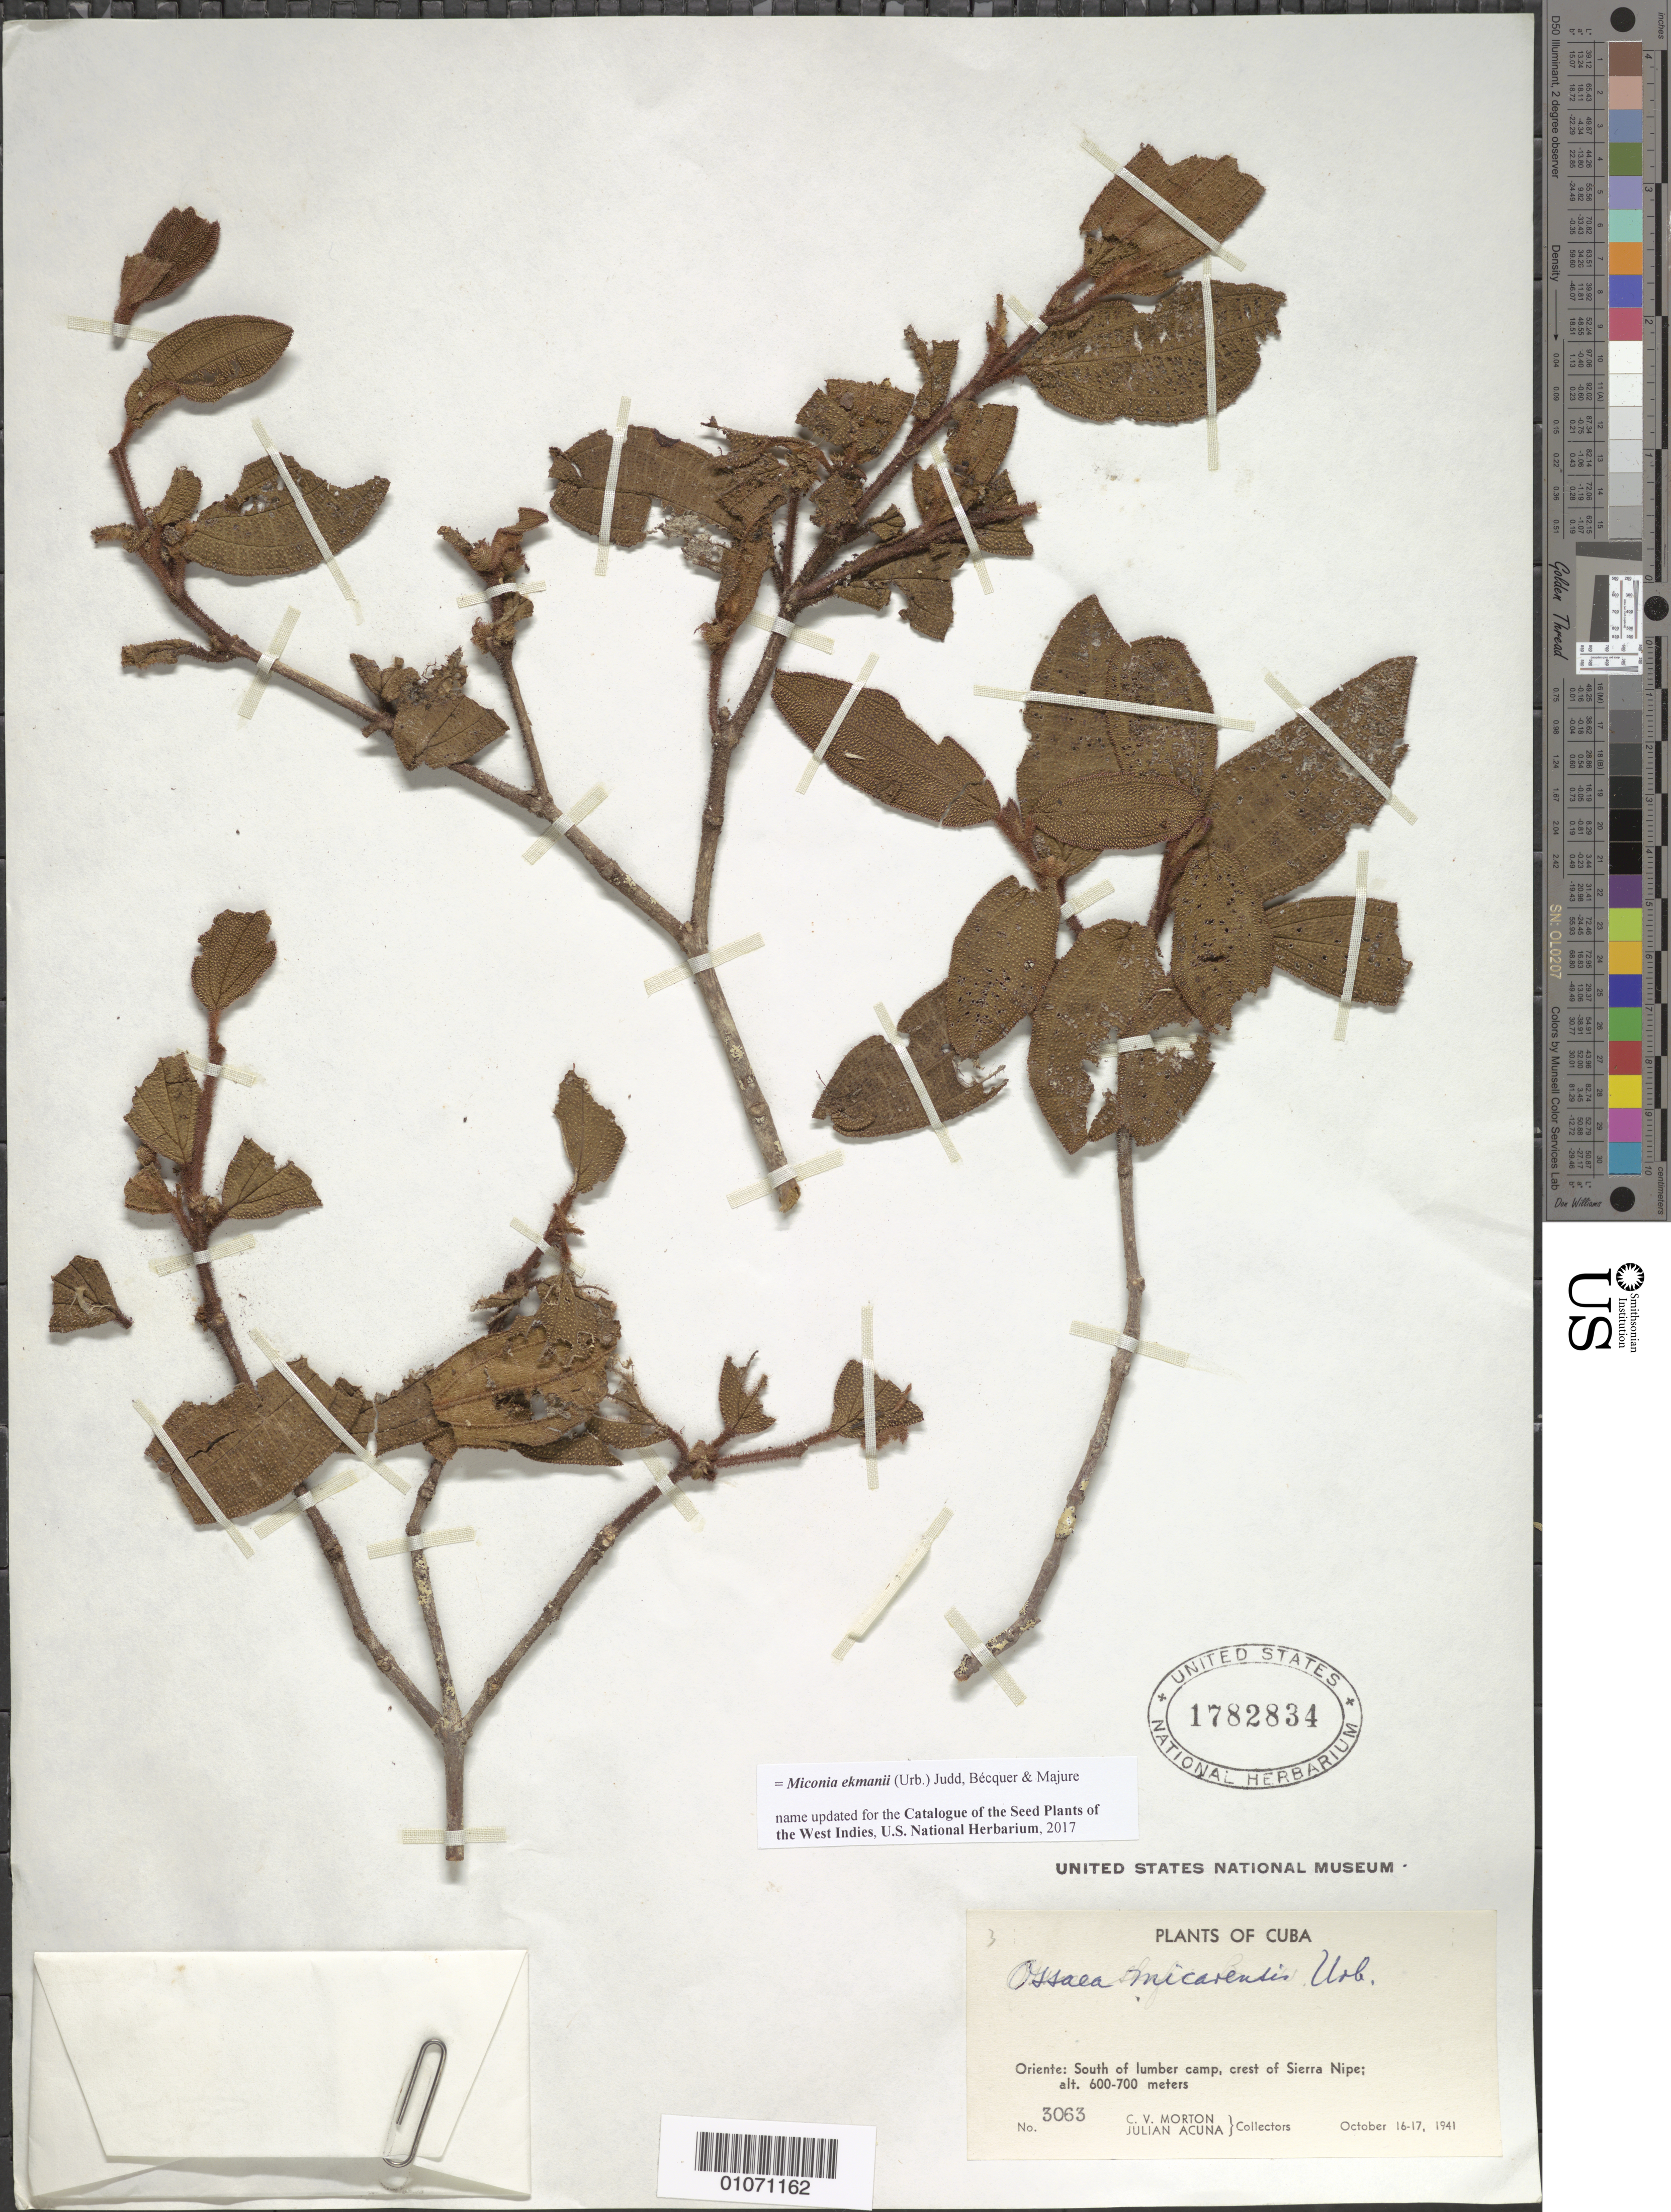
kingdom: Plantae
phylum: Tracheophyta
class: Magnoliopsida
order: Myrtales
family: Melastomataceae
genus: Miconia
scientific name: Miconia ekmanii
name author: (Urb.) Judd et al.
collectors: C. V. Morton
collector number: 3063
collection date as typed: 16 Oct 1941 to 17 Oct 1941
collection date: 1941-10-16/1941-10-17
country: Cuba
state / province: Holguín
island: Cuba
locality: Sierra Nipe crest, S of lumber camp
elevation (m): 600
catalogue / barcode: US 1782834